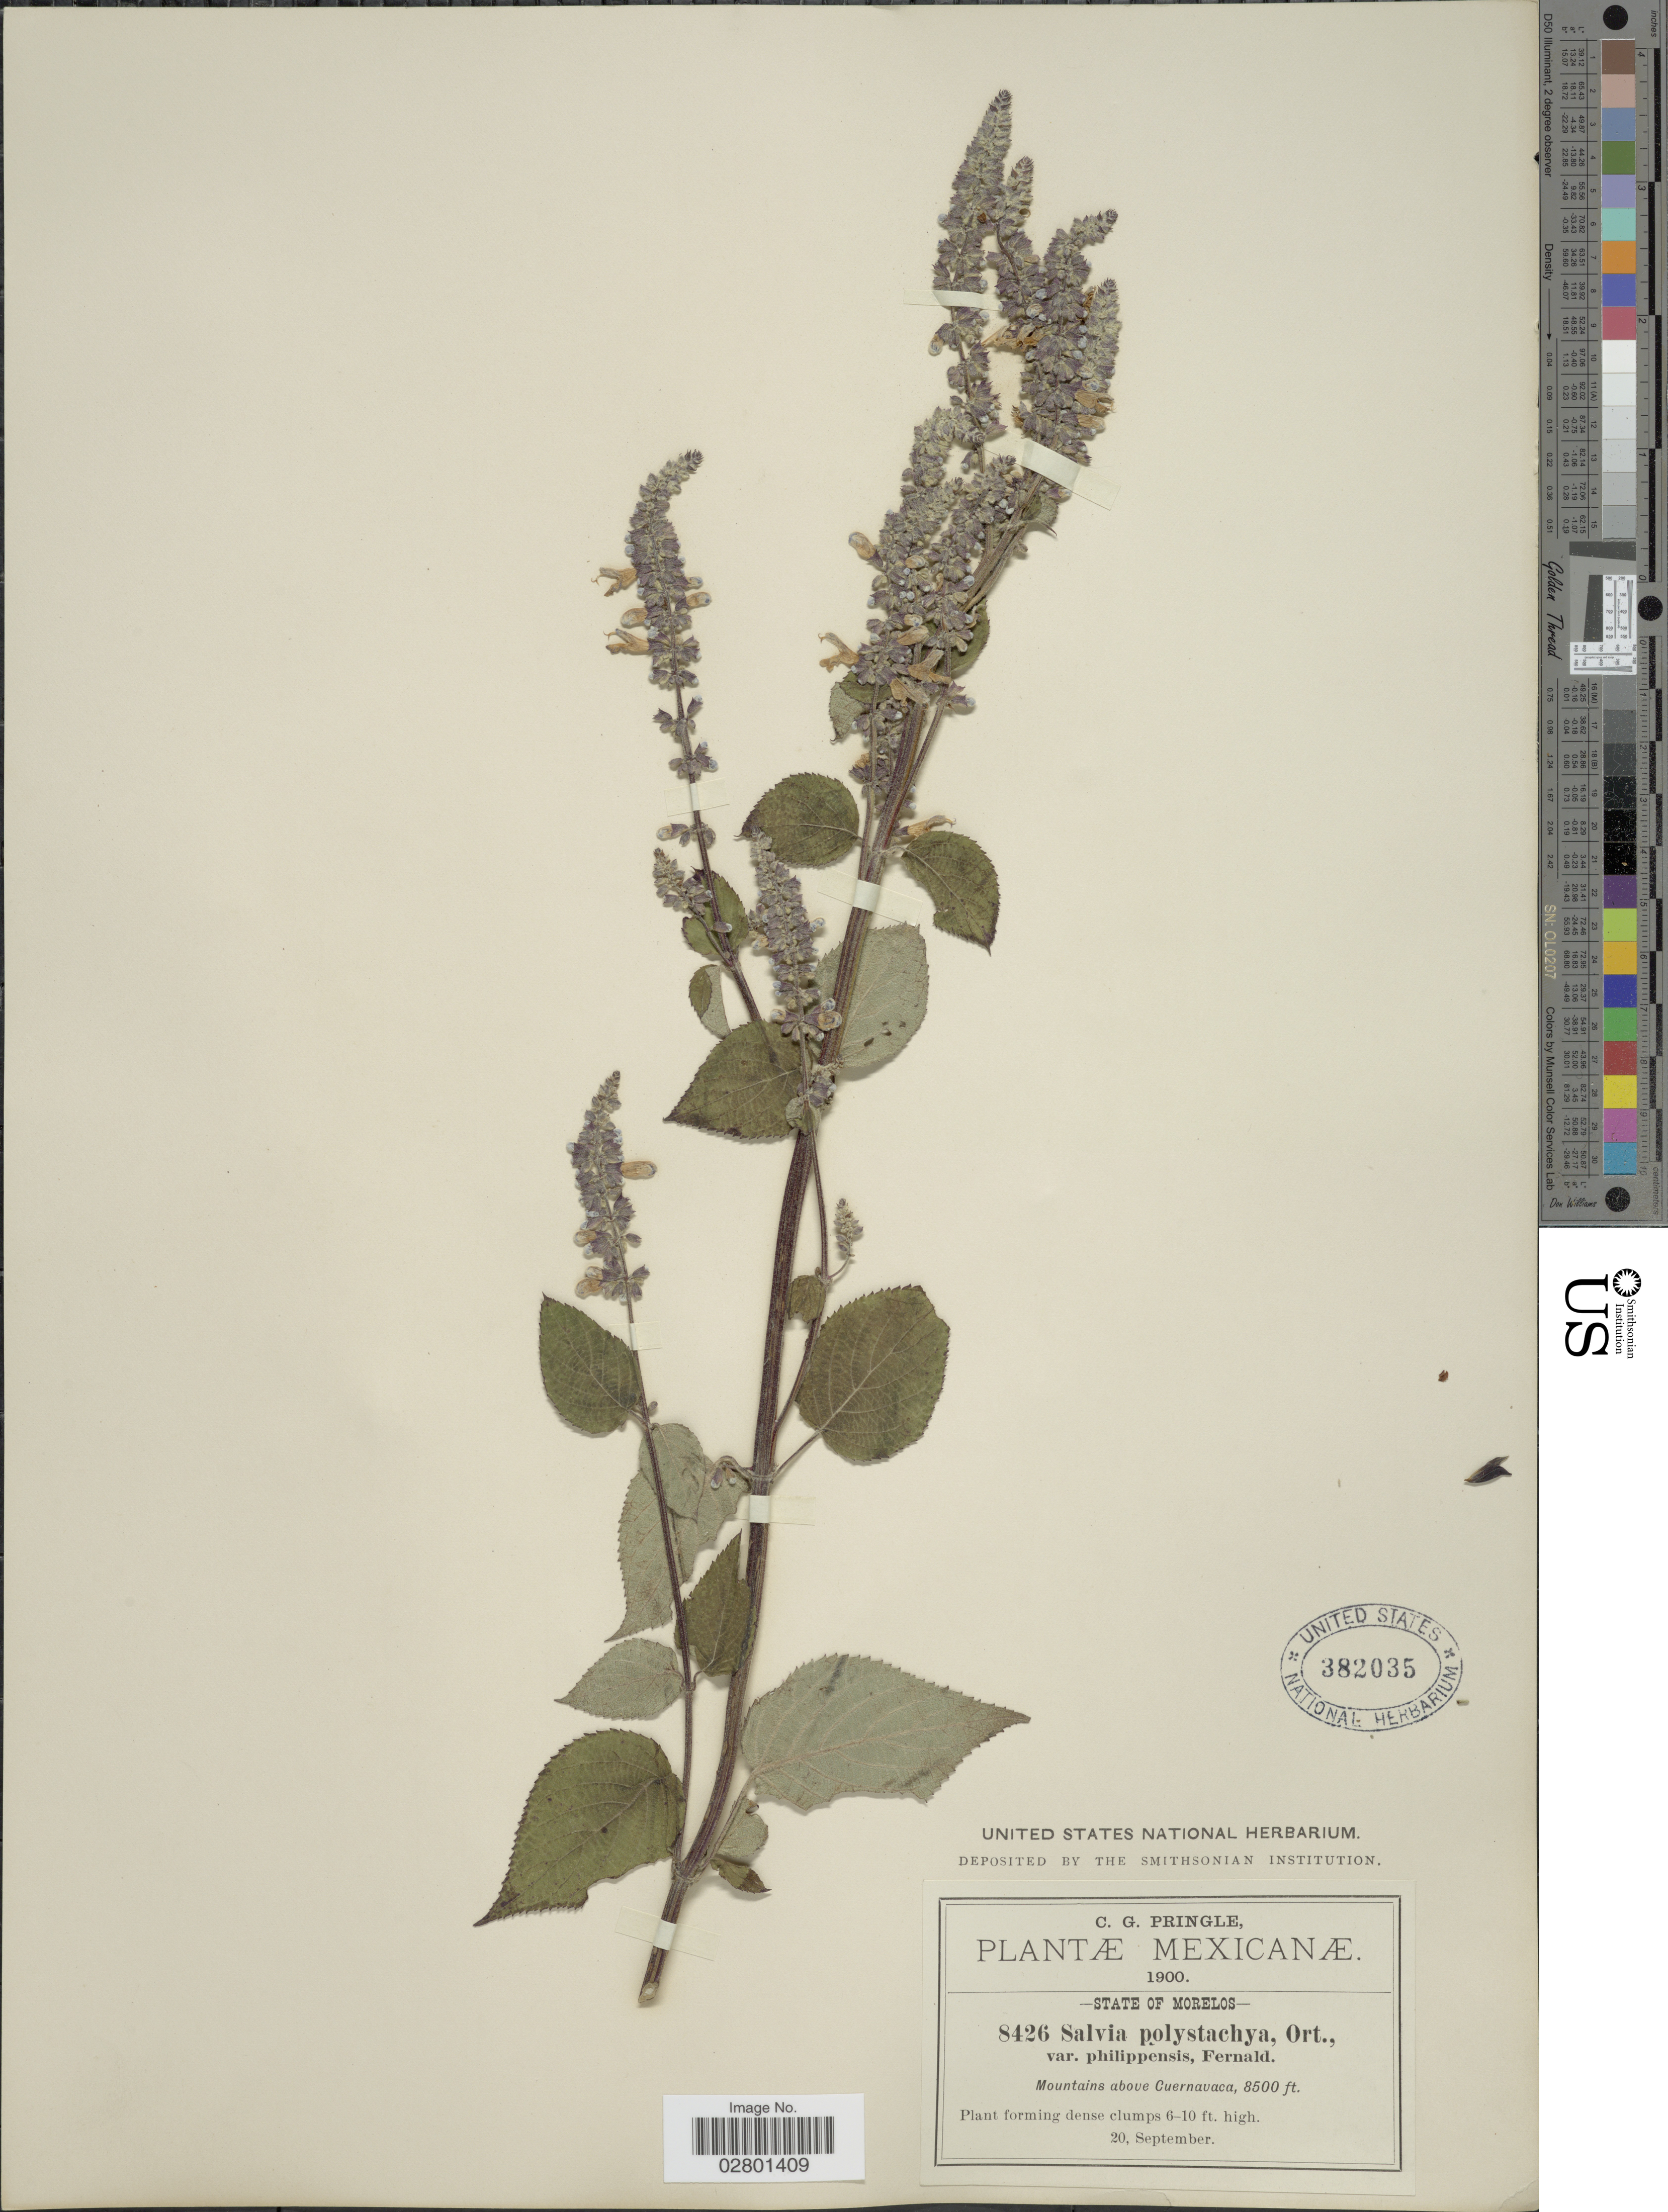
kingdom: Plantae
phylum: Tracheophyta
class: Magnoliopsida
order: Lamiales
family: Lamiaceae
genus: Salvia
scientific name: Salvia polystachya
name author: Cav.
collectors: C. G. Pringle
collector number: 8426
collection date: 1900-09-20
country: Mexico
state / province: Morelos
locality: Mountains above Cuernavaca.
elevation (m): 2591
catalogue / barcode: US 382035